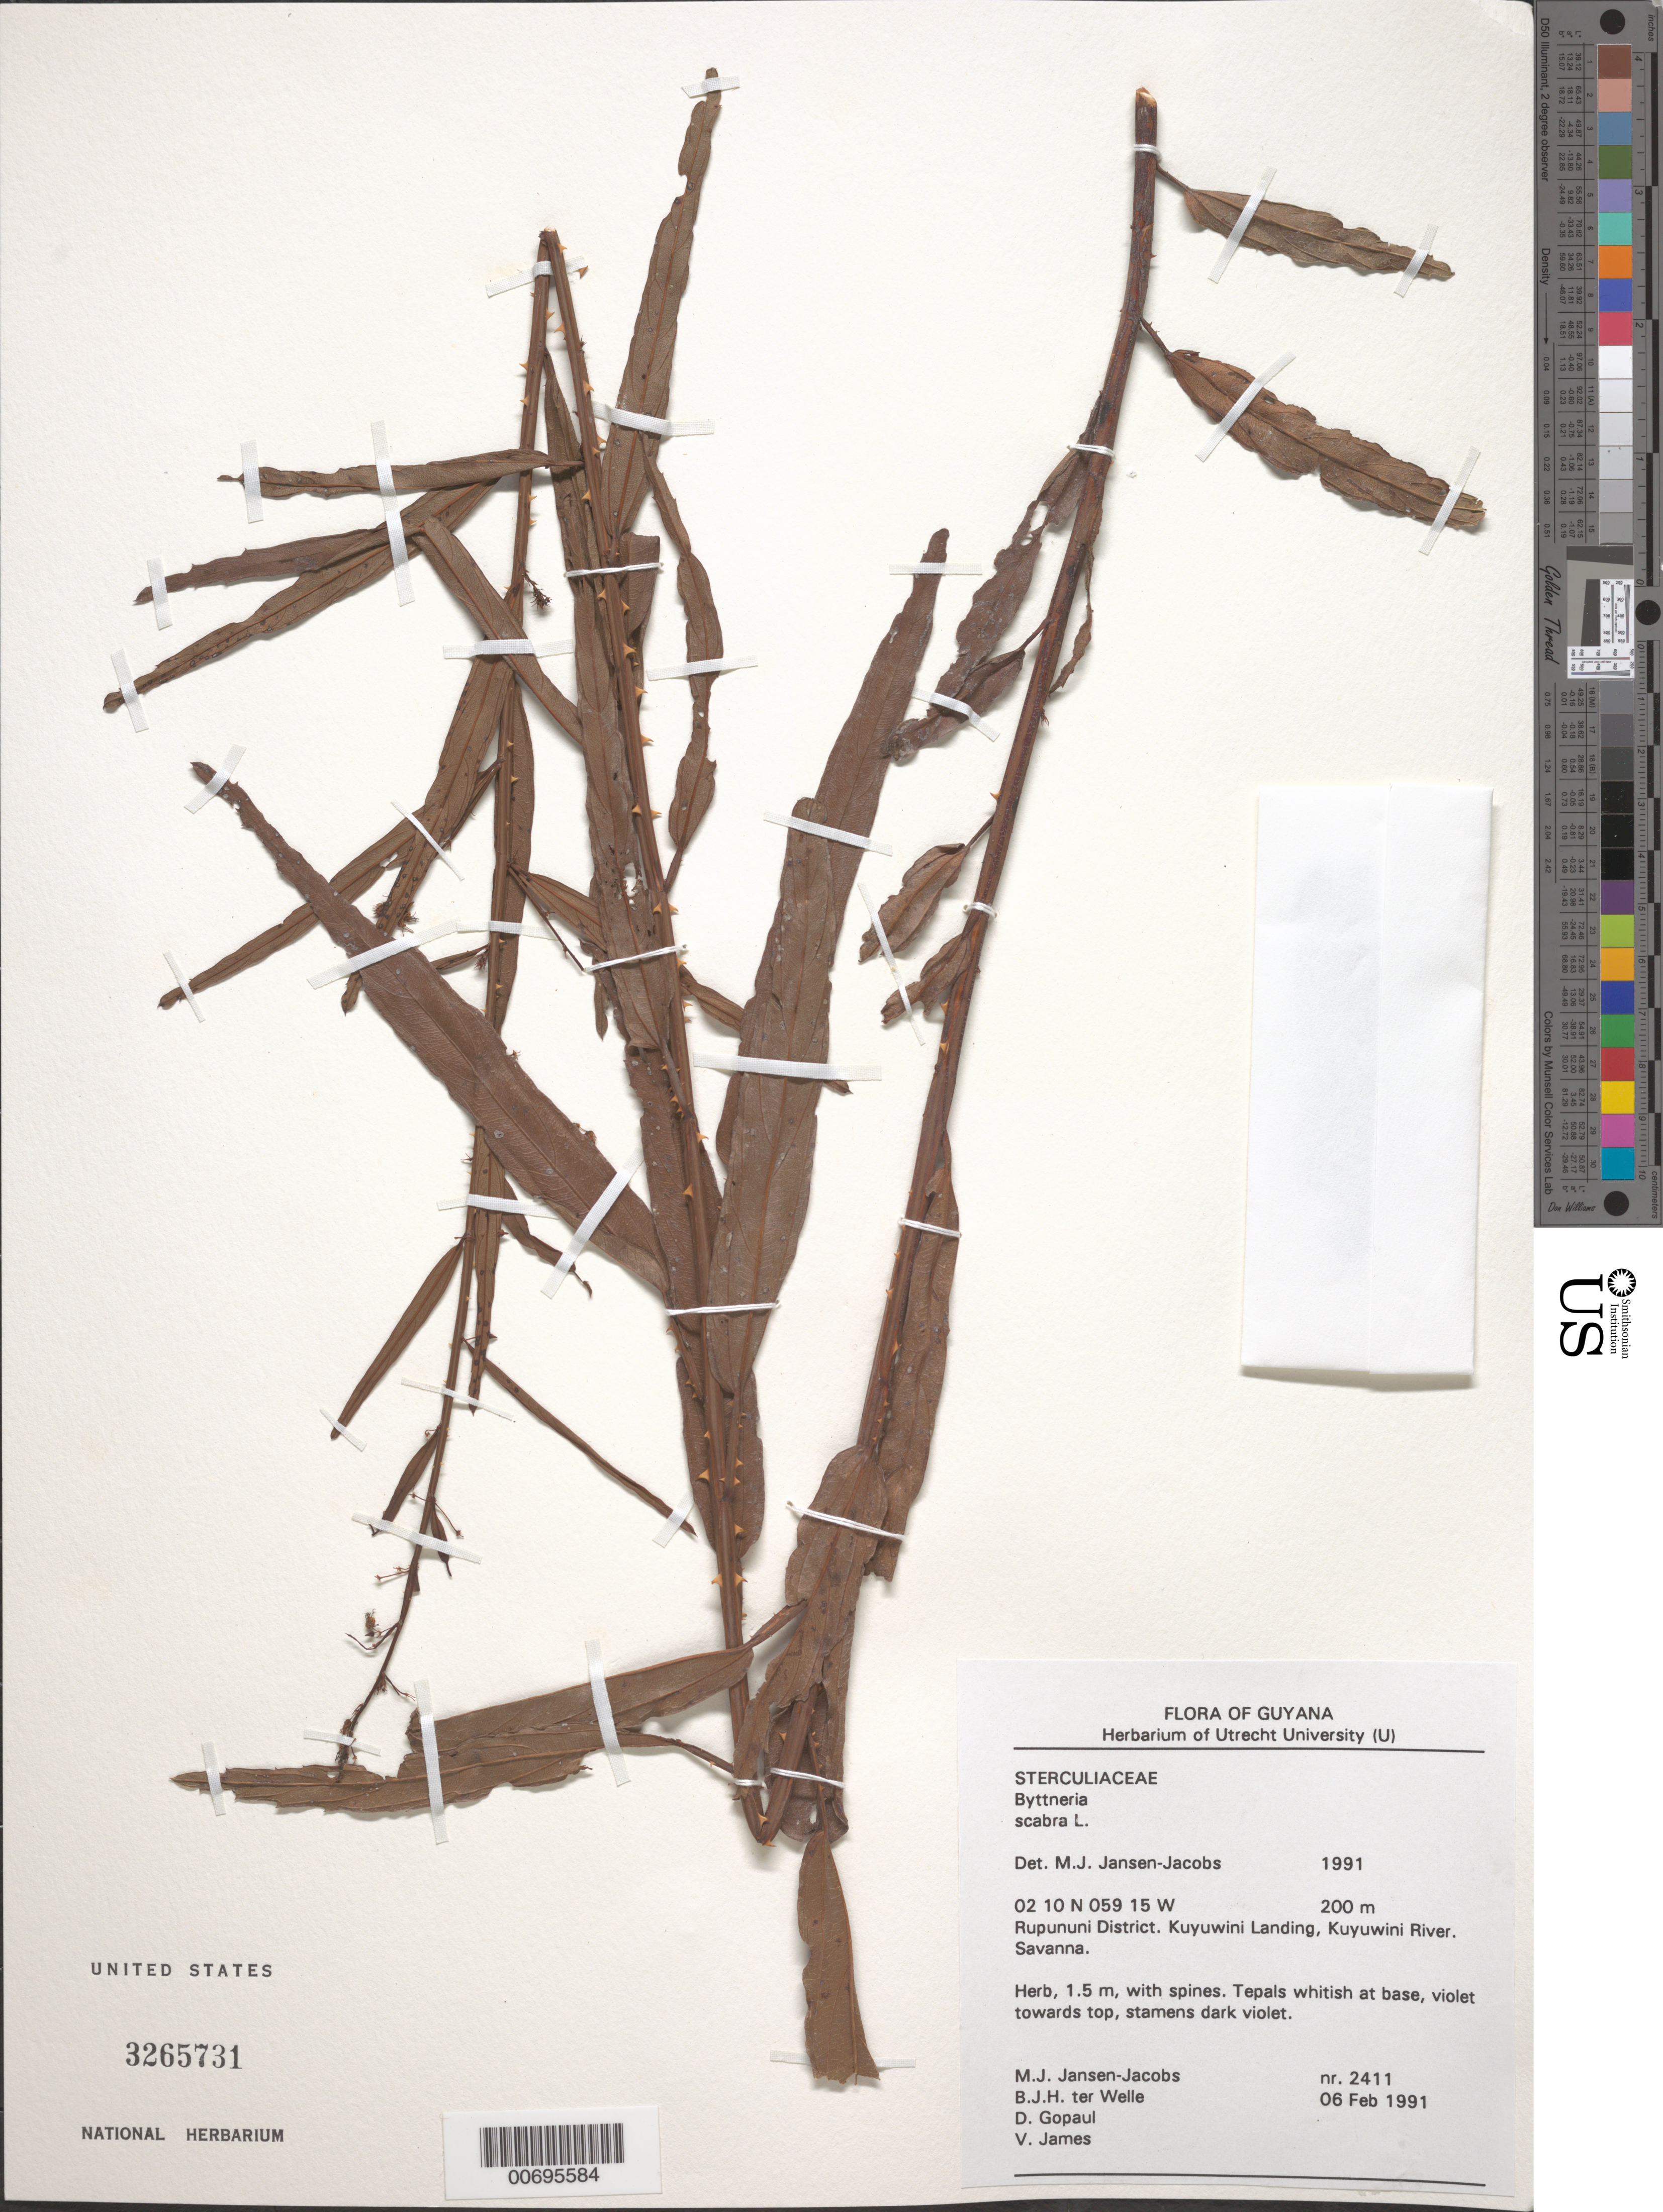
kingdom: Plantae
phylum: Tracheophyta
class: Magnoliopsida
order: Malvales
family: Malvaceae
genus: Byttneria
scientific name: Byttneria scabra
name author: L.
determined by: Jansen-Jacobs, M. J., (U), Nationaal Herbarium Nederland, Utrecht University branch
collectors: M. J. Jansen-Jacobs, B. Welle, D. Gopaul & V. James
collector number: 2411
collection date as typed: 6-Feb-91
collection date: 1991-02-06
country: Guyana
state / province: U. Takutu-U. Essequibo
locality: Kuyuwini Landing, Kuyuwini River, Rupununi District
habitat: Savanna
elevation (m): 200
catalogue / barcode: US 3265731